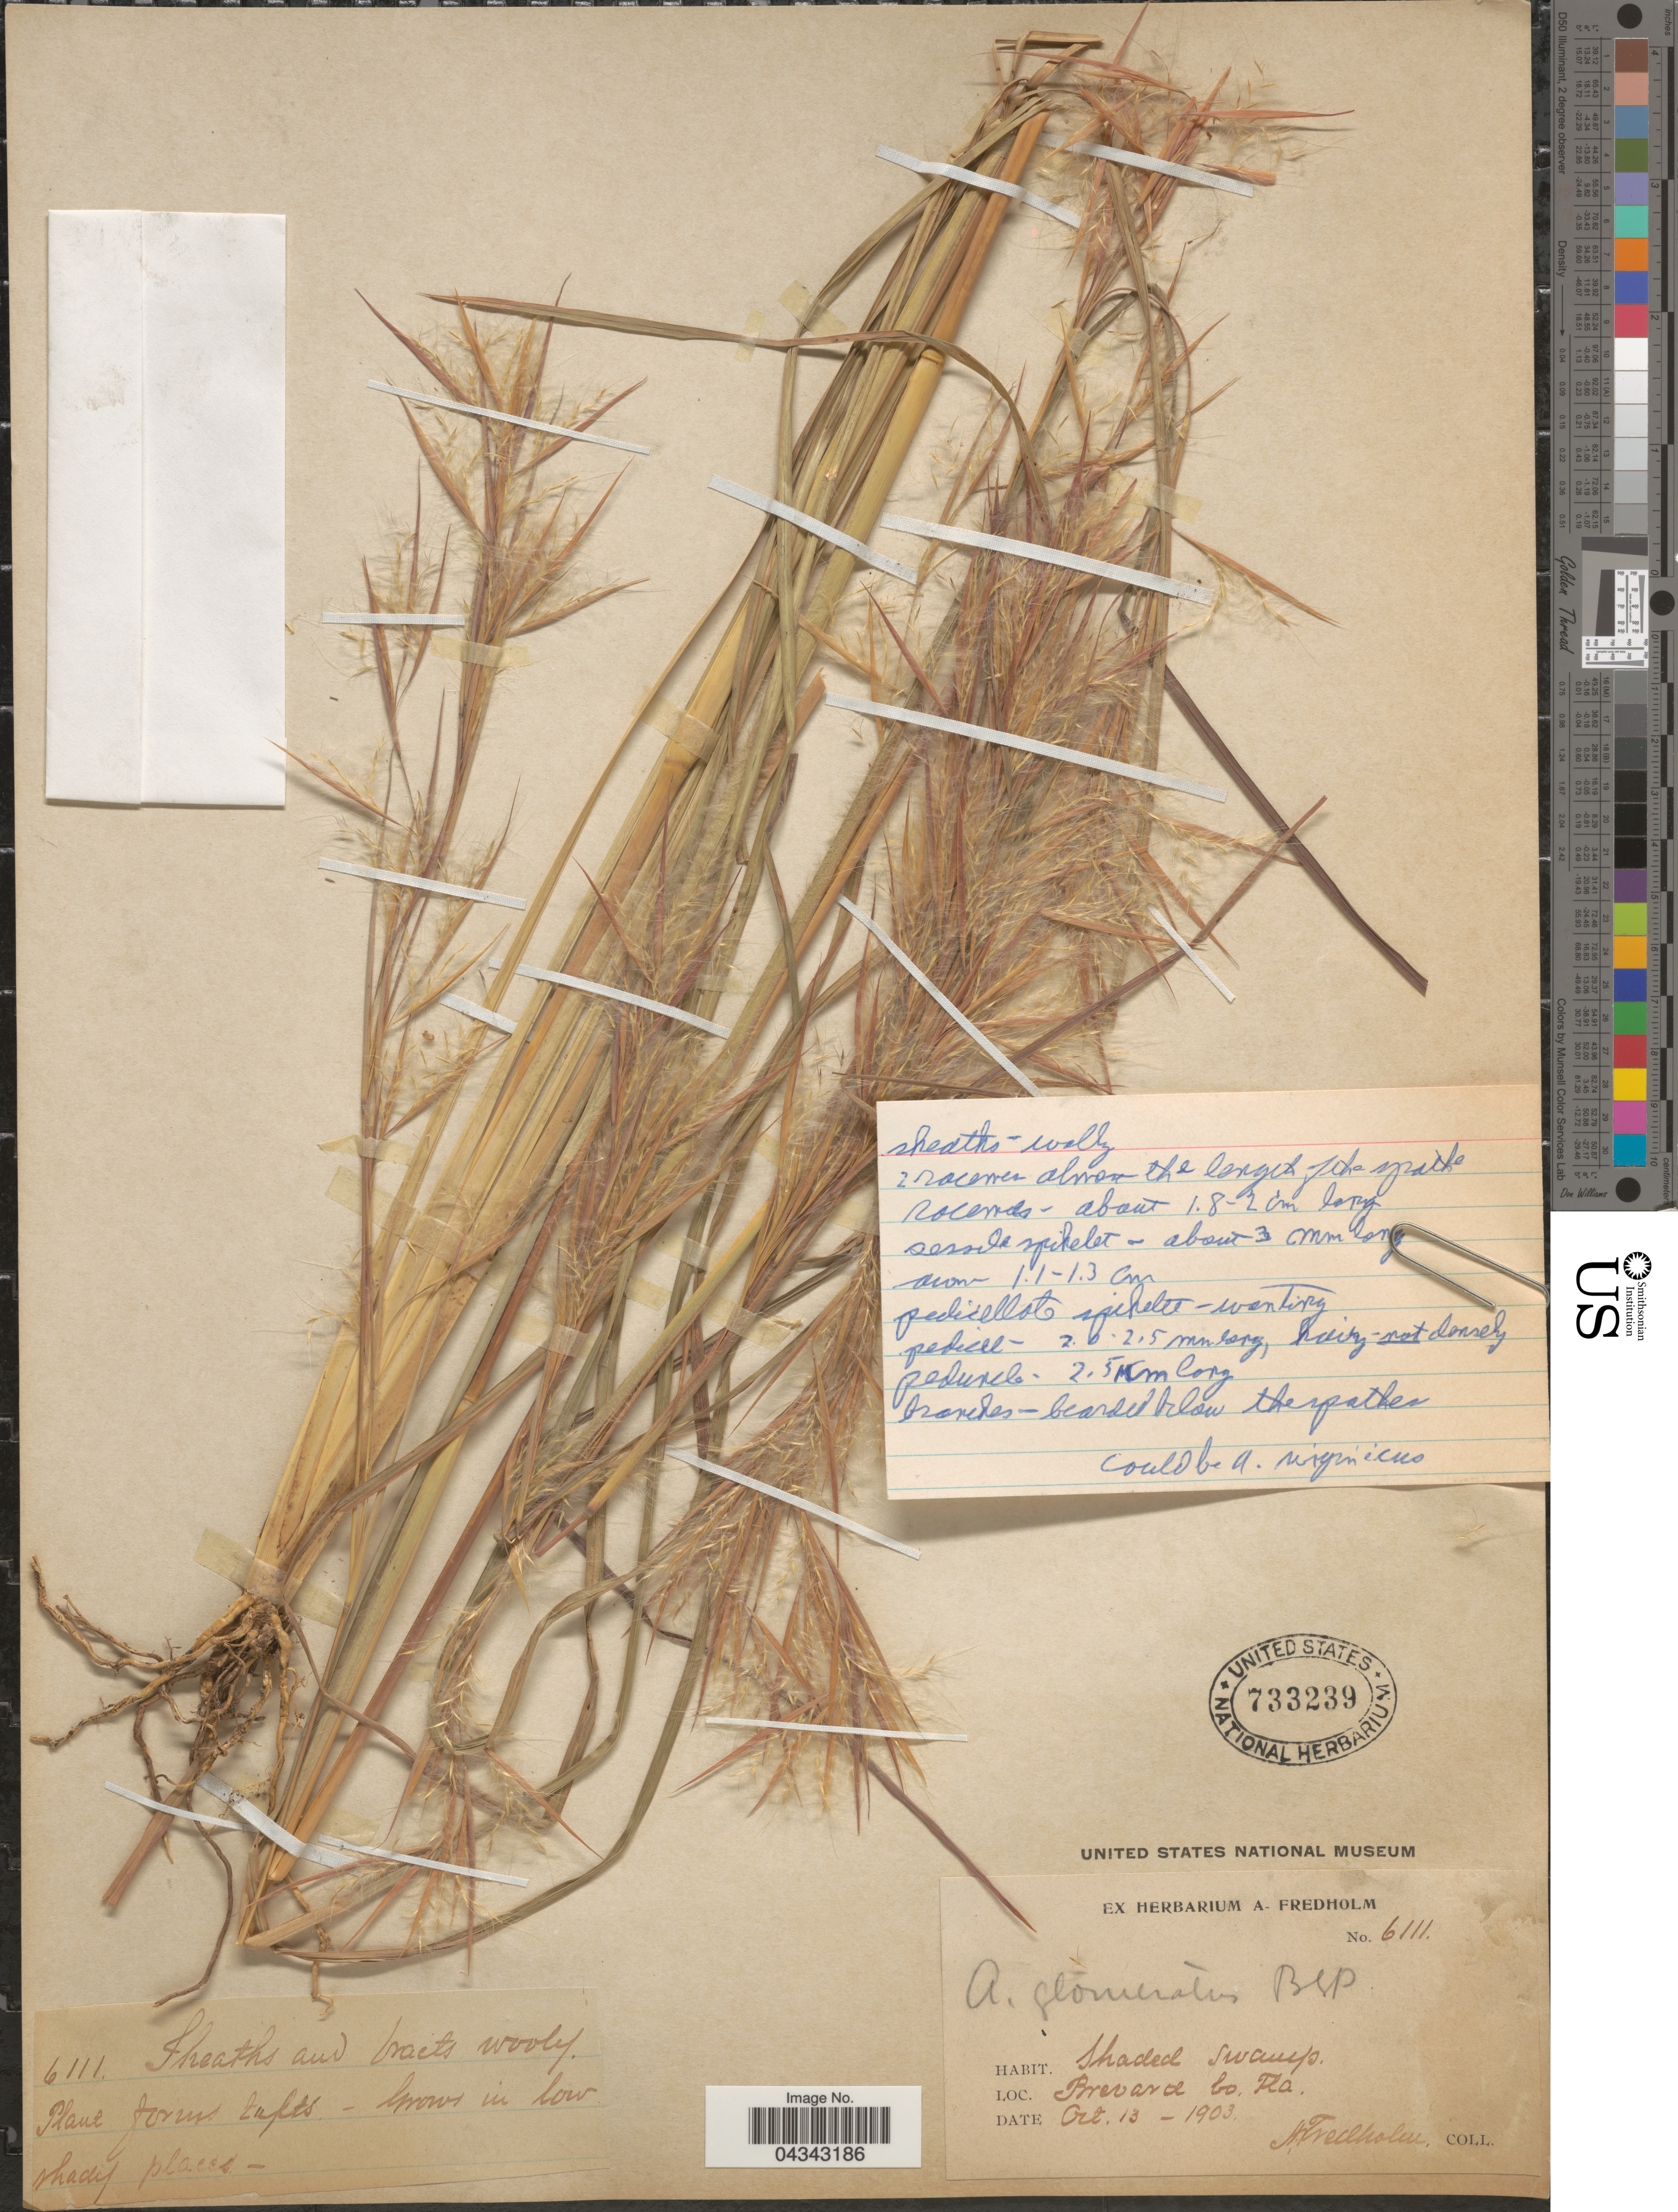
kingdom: Plantae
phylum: Tracheophyta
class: Liliopsida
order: Poales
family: Poaceae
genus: Andropogon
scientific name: Andropogon glomeratus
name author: (Walter) Britton, Stearns & Poggenb.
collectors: A. Fredholm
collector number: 6111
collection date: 1903-10-13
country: United States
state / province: Florida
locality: Brevard Co.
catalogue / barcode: US 733239